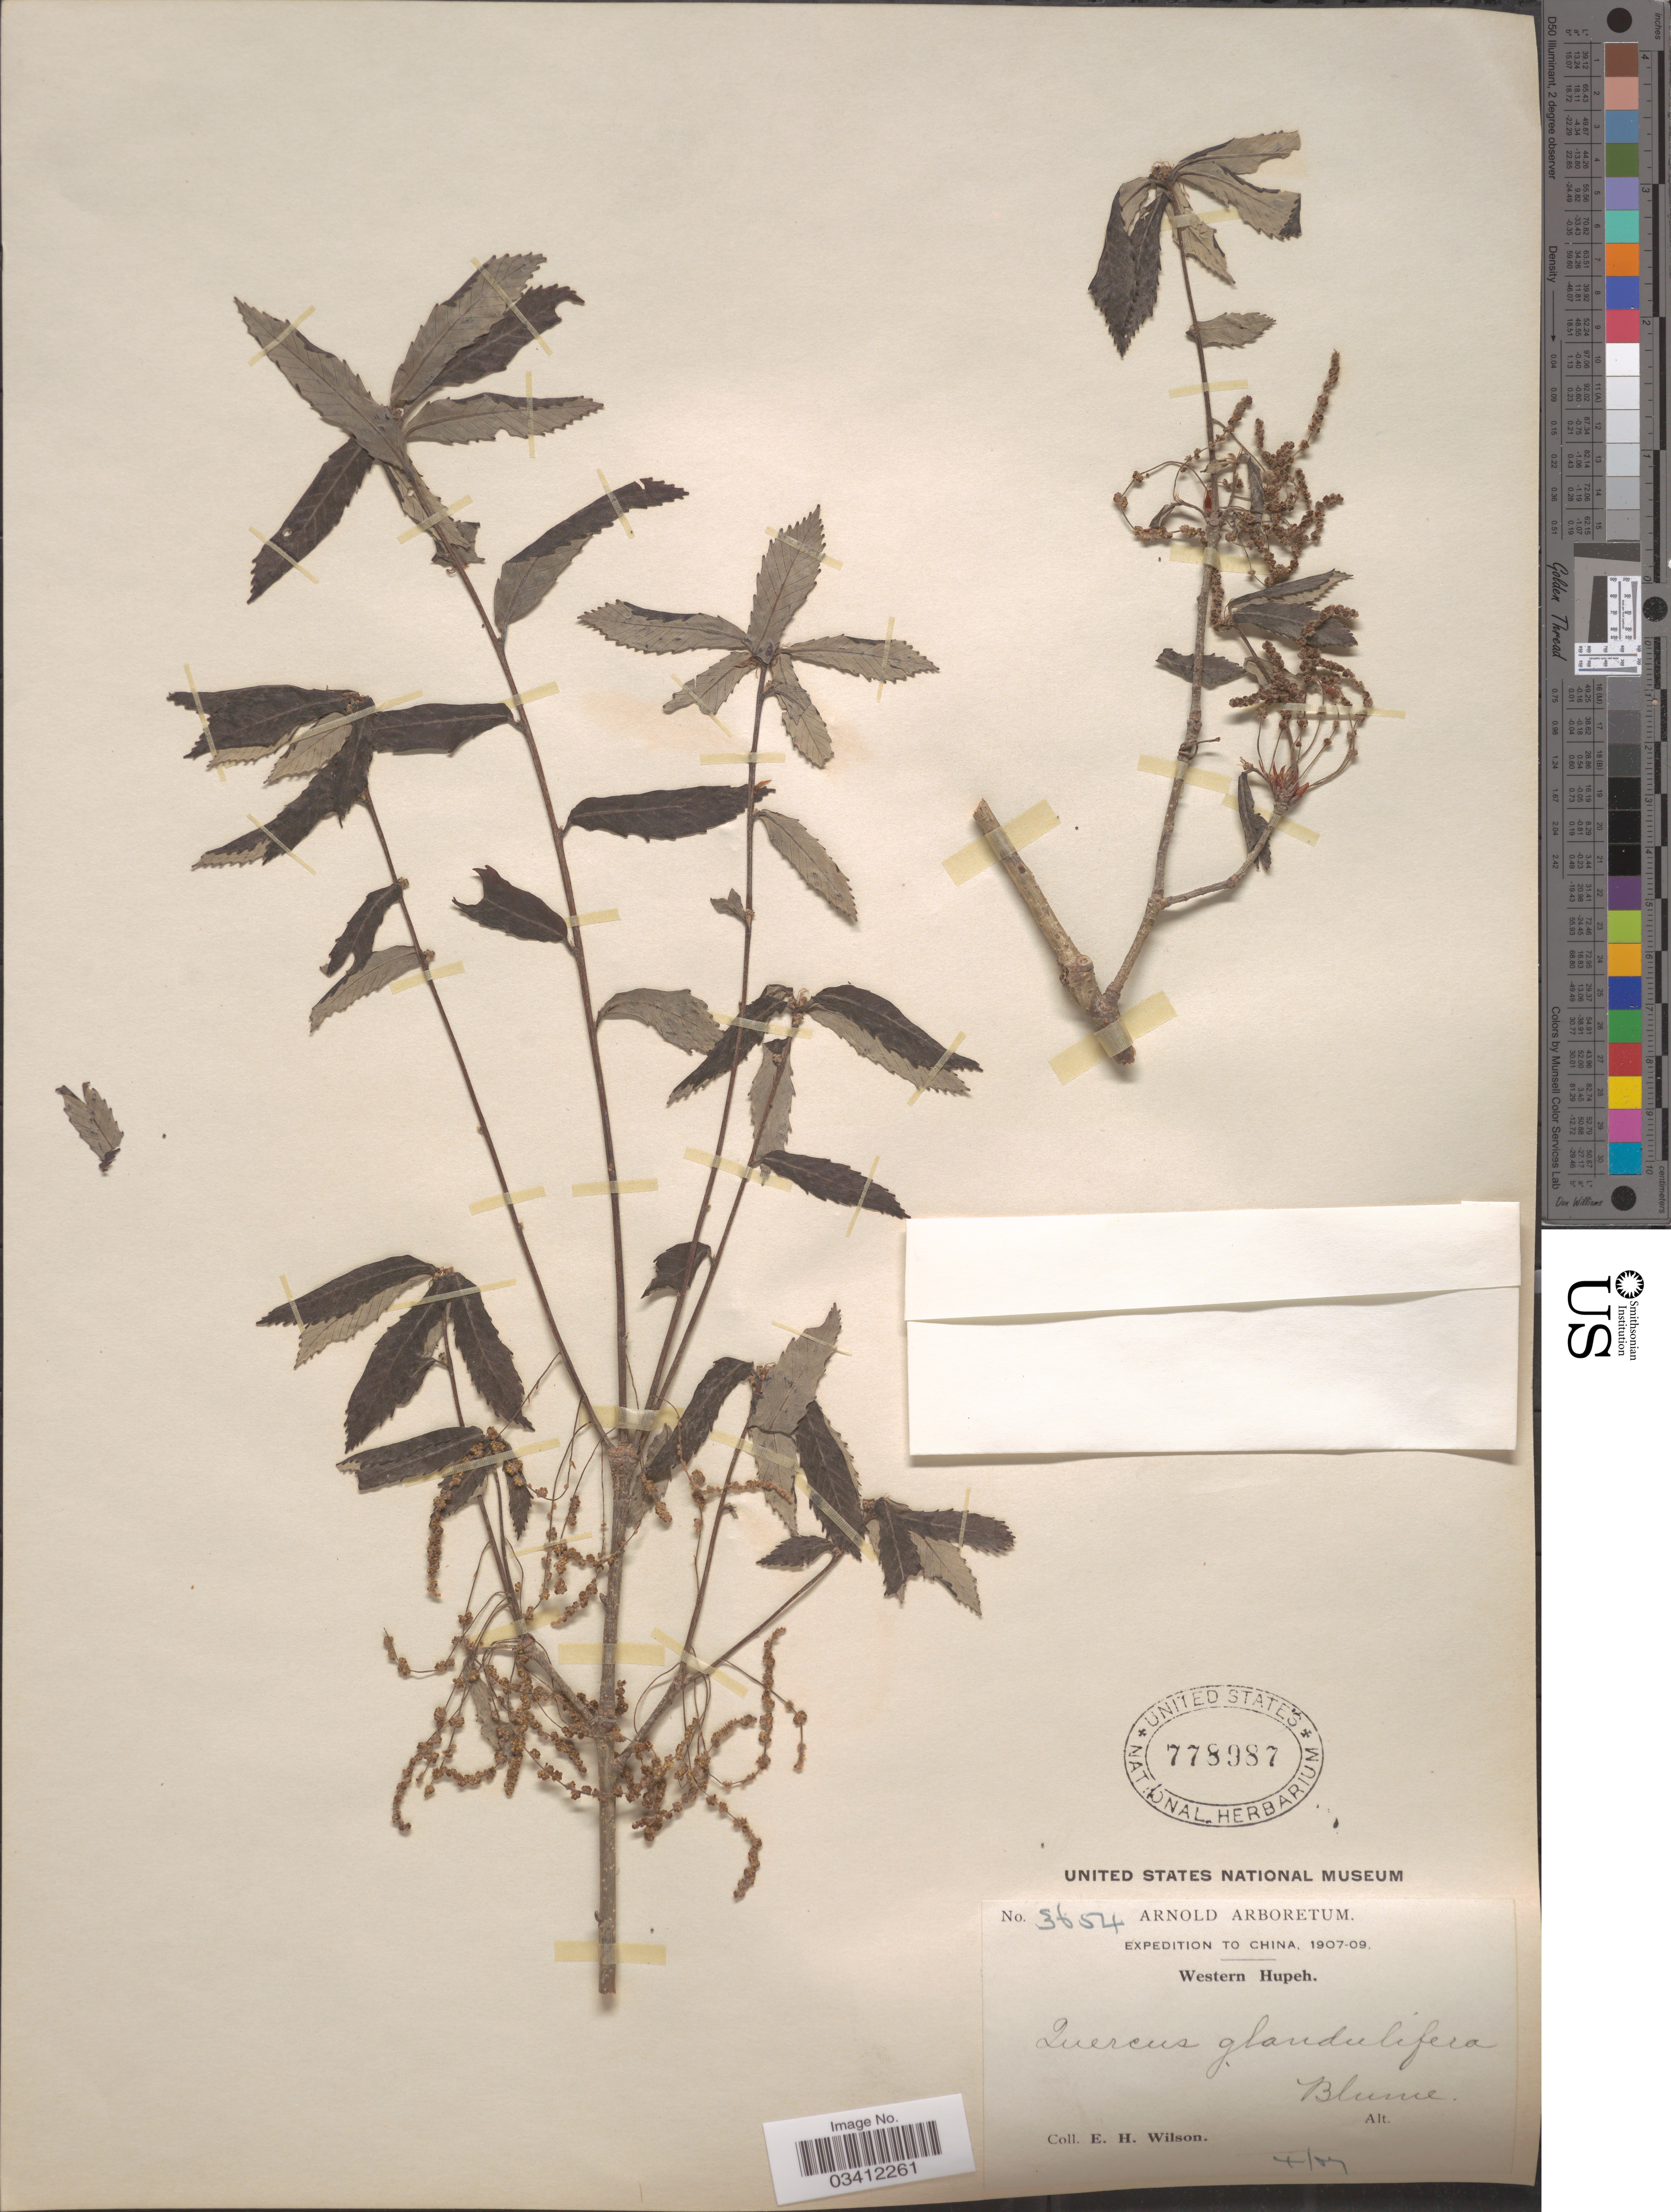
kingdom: Plantae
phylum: Tracheophyta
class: Magnoliopsida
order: Fagales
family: Fagaceae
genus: Quercus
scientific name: Quercus serrata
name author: Thunb.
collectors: E. Wilson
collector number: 3654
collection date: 1907-04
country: China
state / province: Hubei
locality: Western Hupeh.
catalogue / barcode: US 778987